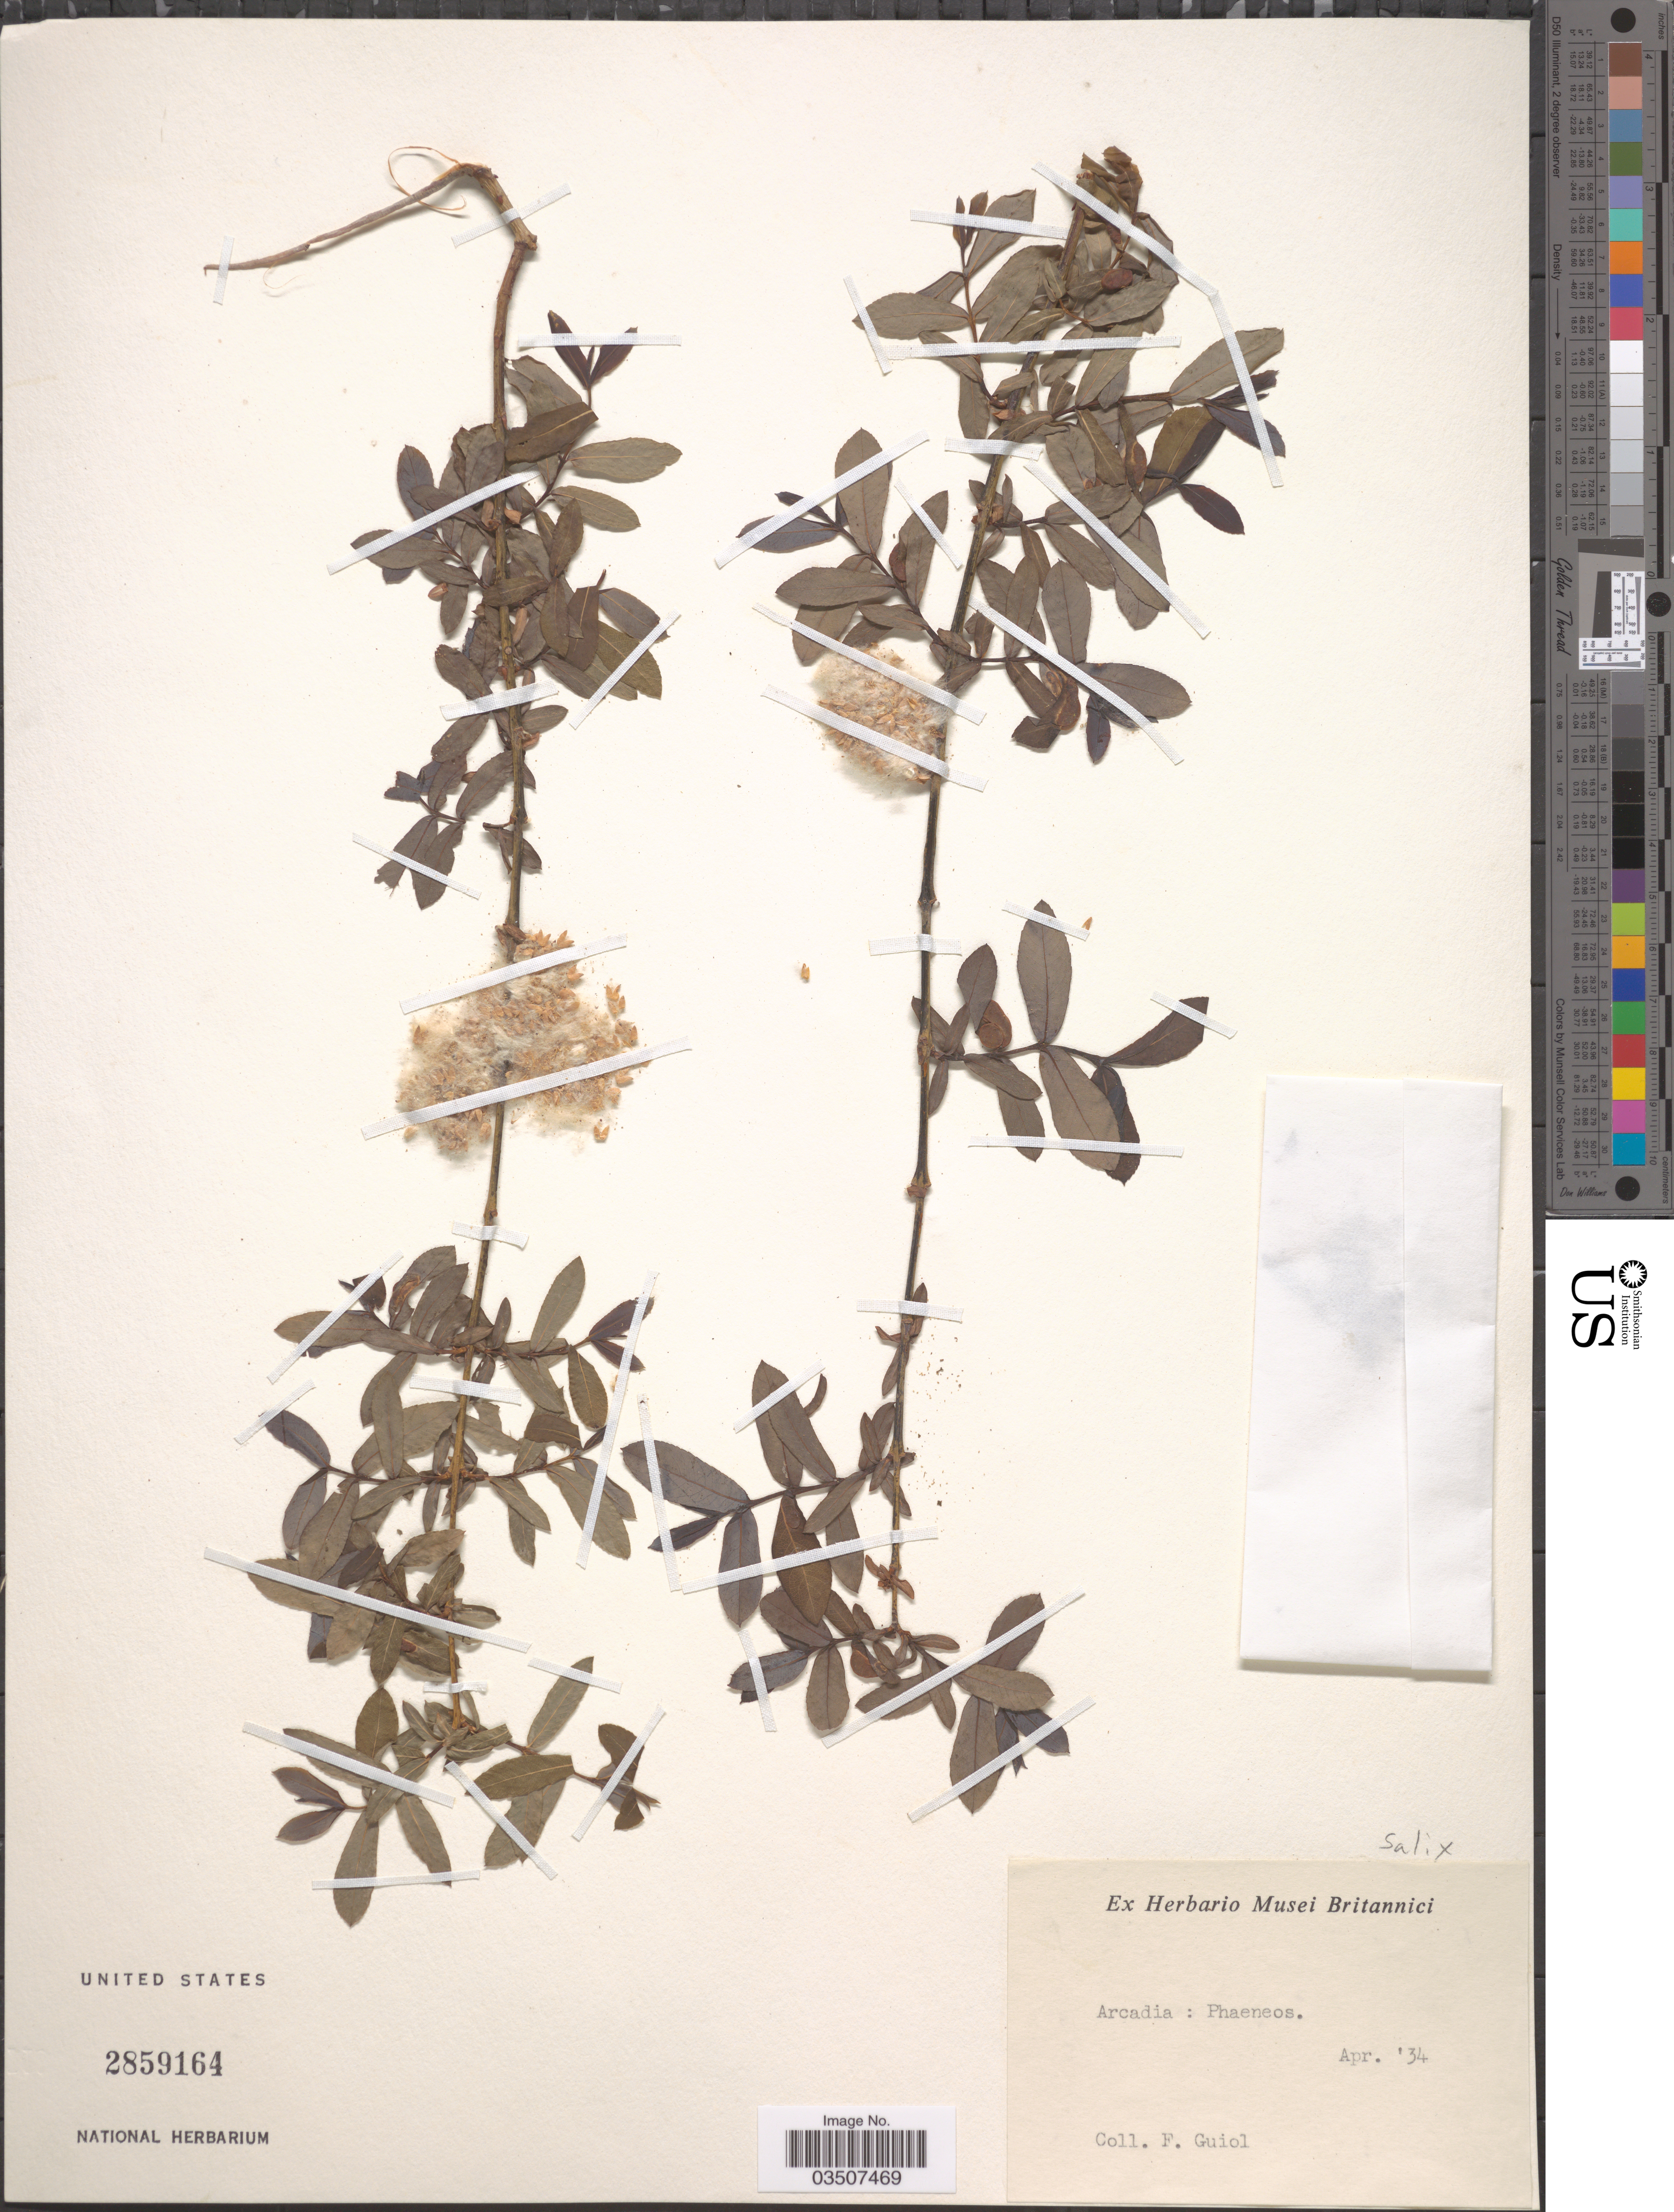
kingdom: Plantae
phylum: Tracheophyta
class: Magnoliopsida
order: Malpighiales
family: Salicaceae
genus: Salix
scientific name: Salix cordata x S. sericea Marshall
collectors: F. Guiol.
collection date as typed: Transcribed d/m/y: /4/34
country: Greece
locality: Arcadia: Phaeneos.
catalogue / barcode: US 2859164